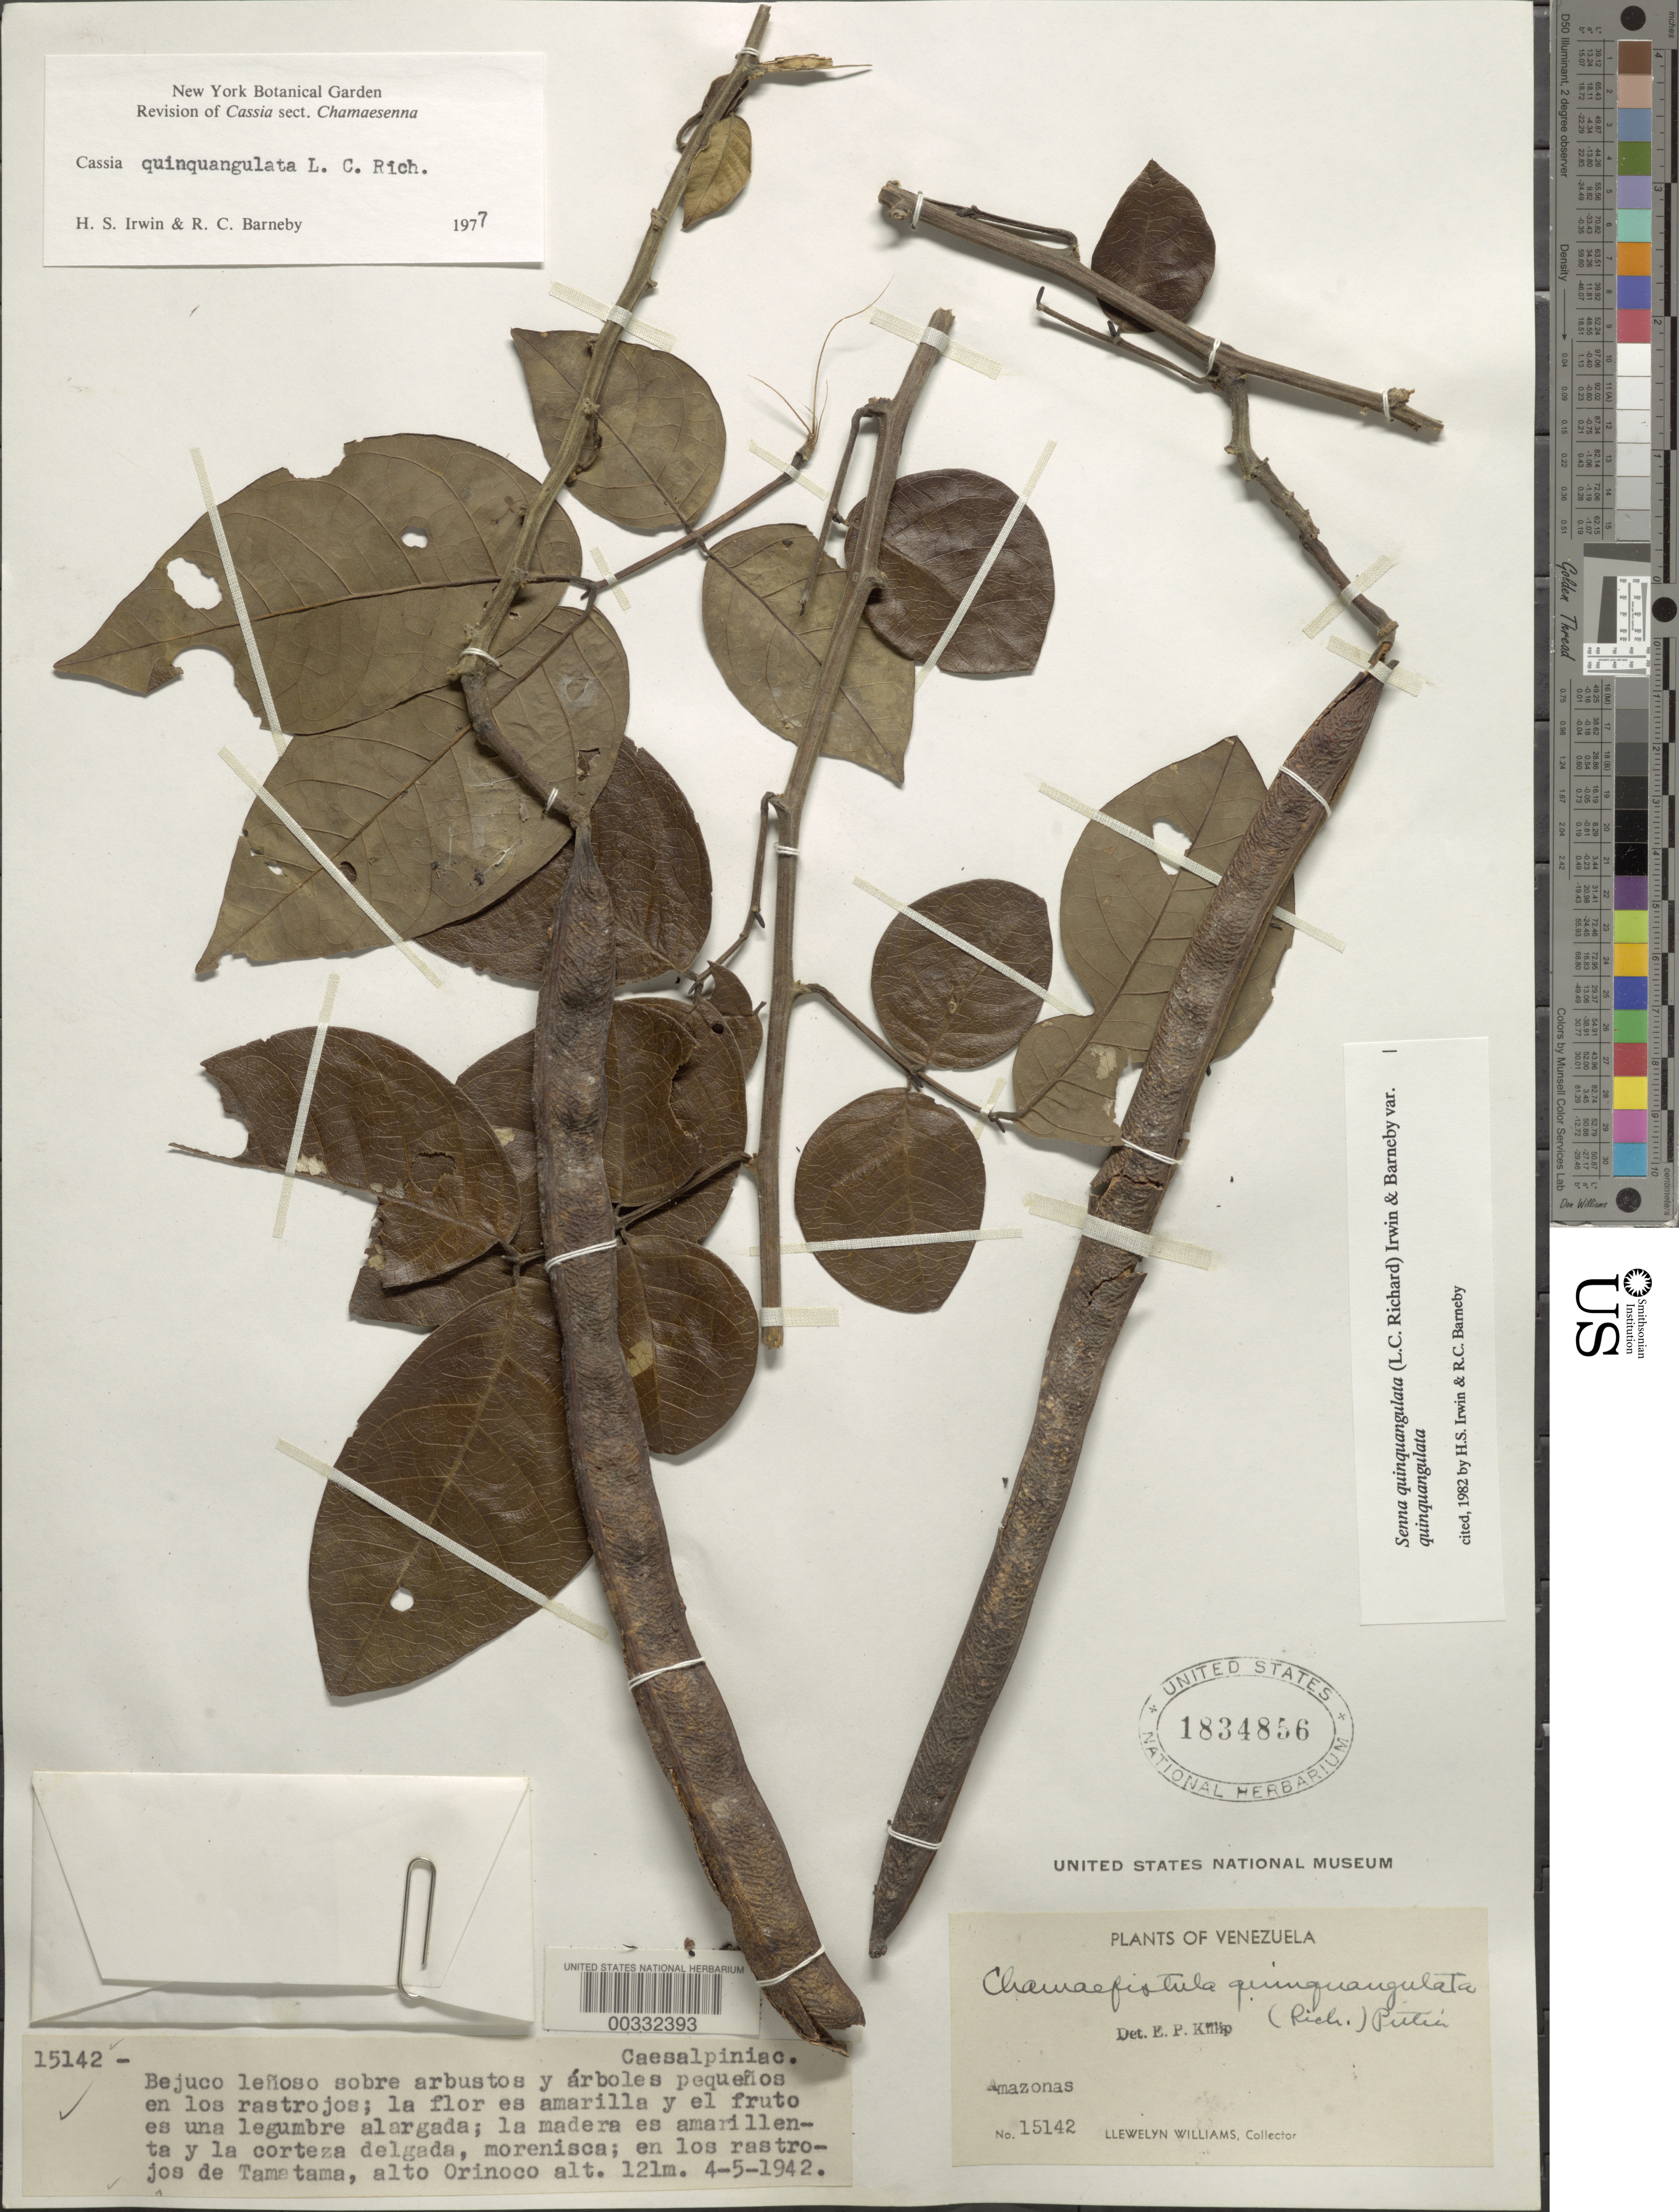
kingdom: Plantae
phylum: Tracheophyta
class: Magnoliopsida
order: Fabales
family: Fabaceae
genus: Senna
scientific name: Senna quinquangulata var. quinquangulata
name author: H.S. Irwin & Barneby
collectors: Ll. Williams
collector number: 15142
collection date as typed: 04 May 1942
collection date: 1942-05-04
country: Venezuela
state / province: Amazonas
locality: En los rastrojos de tamatama, alto orinoco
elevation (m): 121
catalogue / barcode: US 1834856